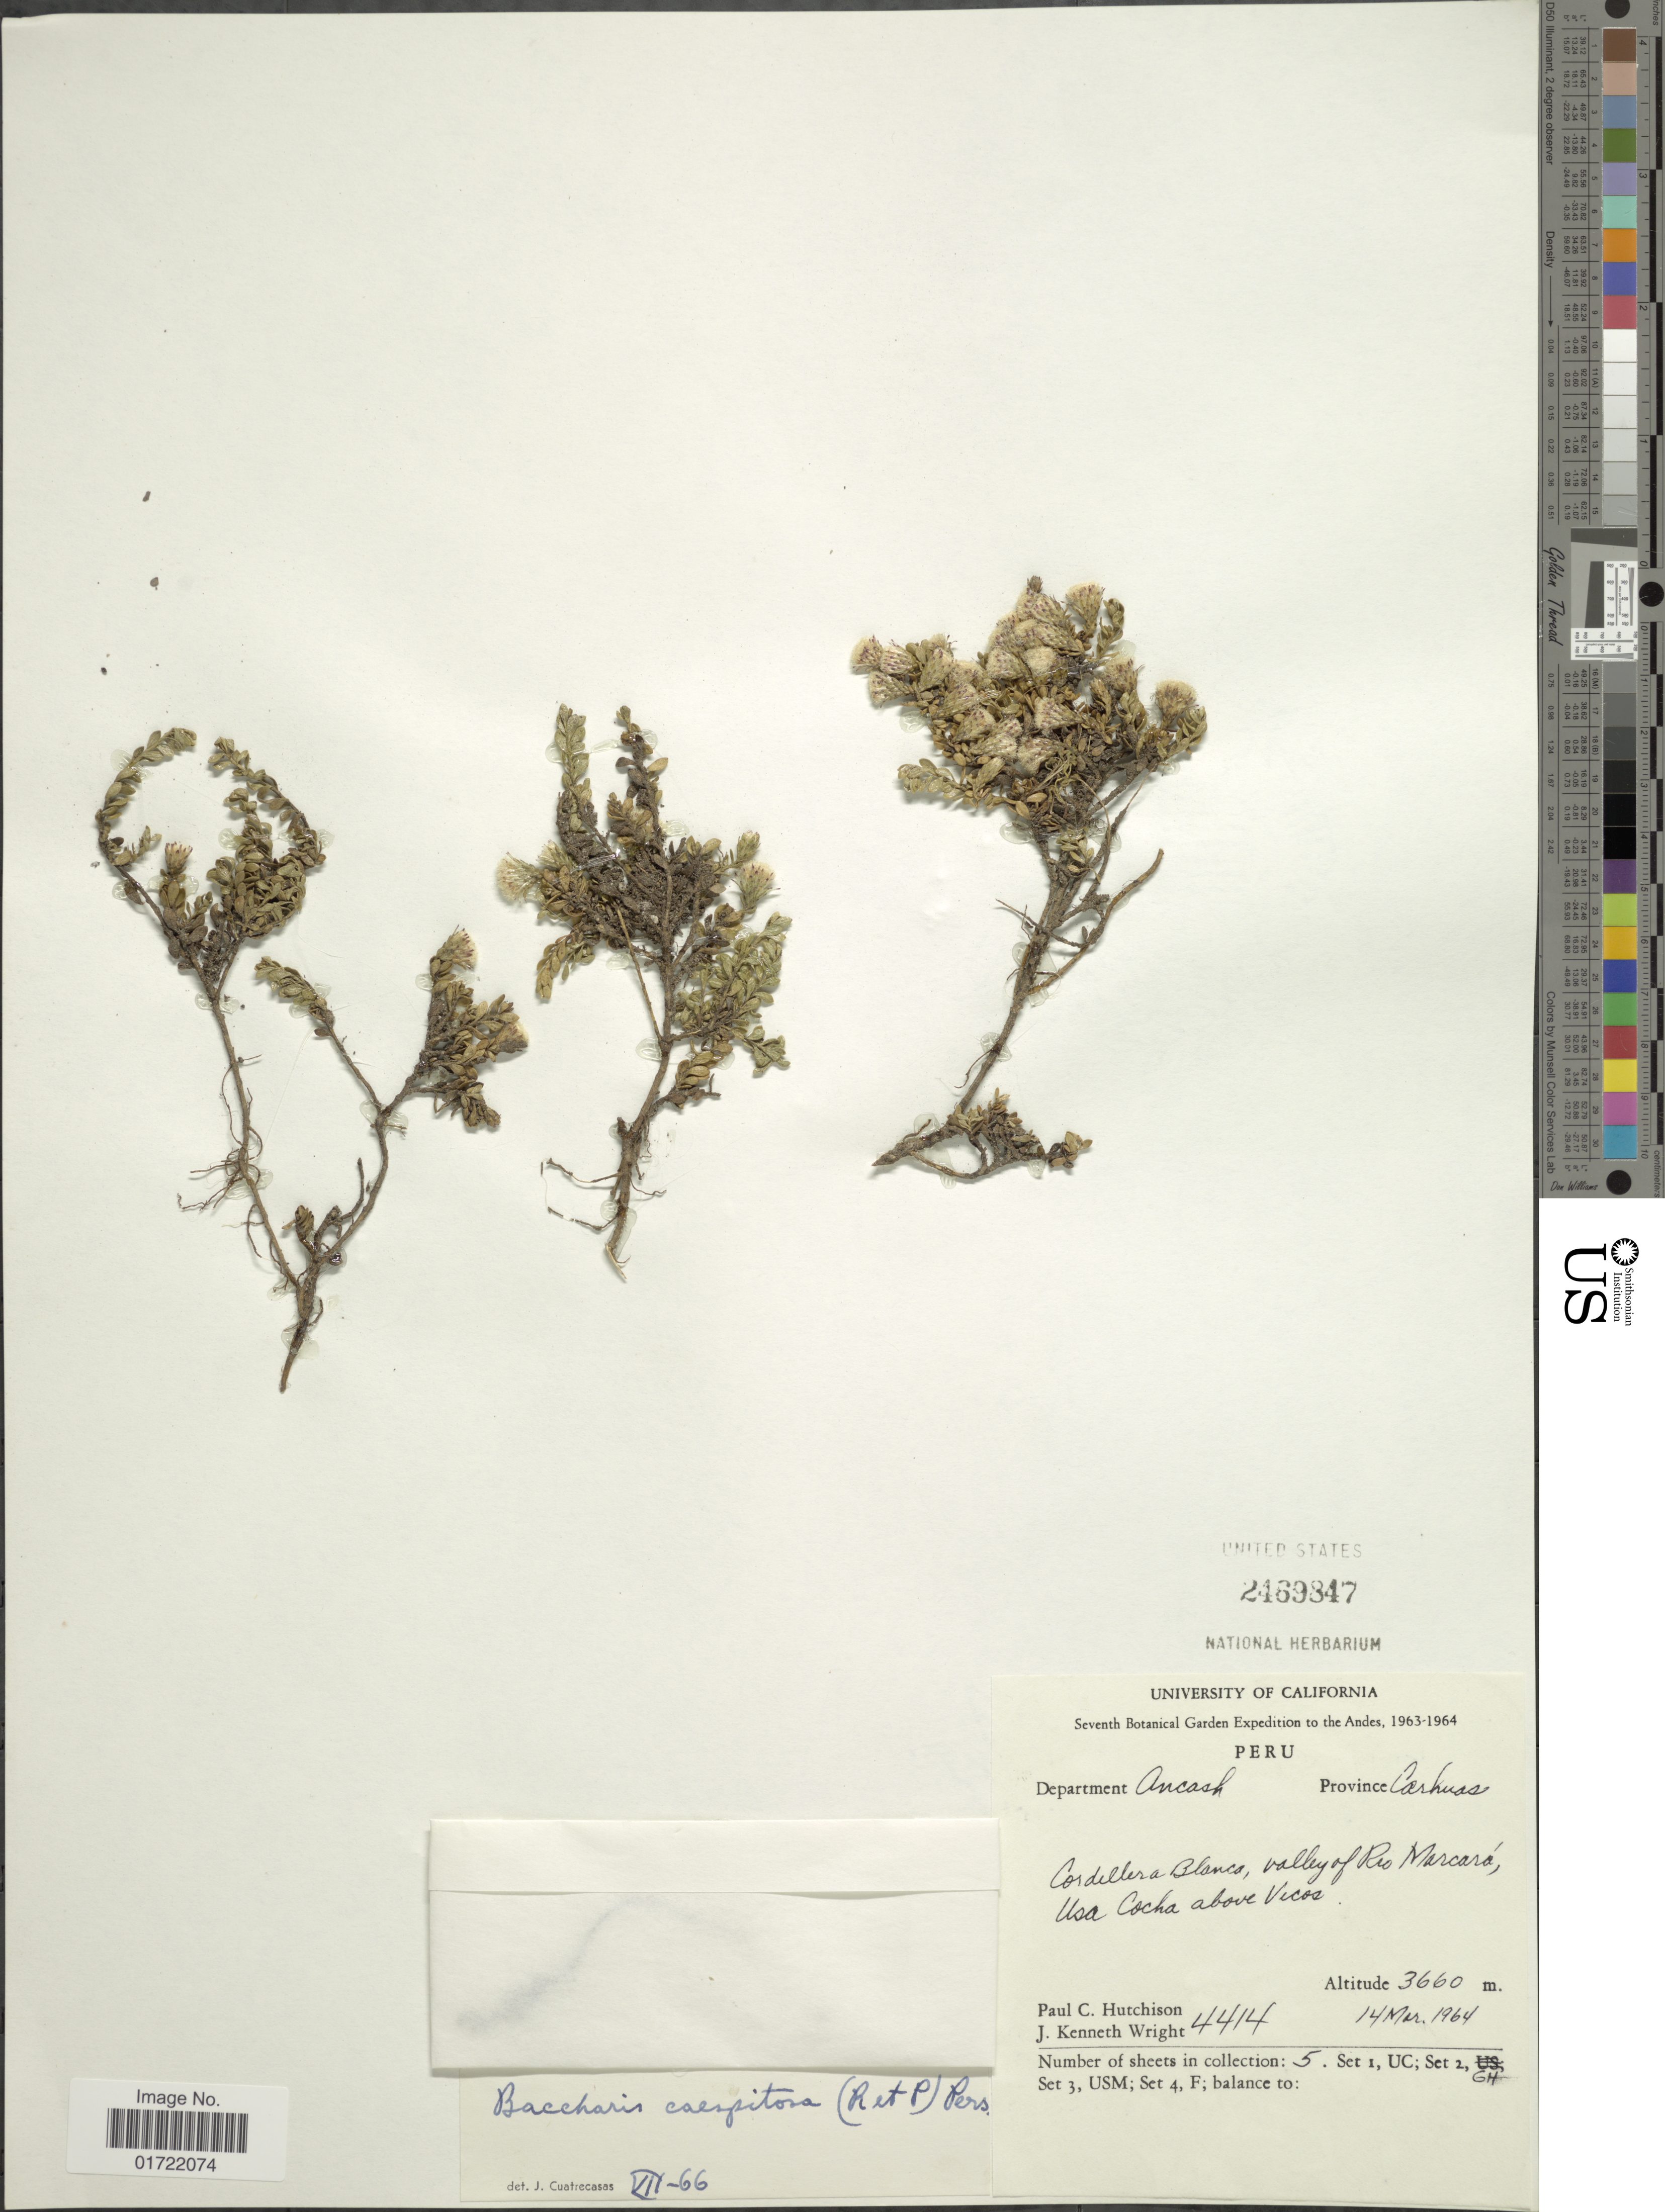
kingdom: Plantae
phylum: Tracheophyta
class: Magnoliopsida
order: Asterales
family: Asteraceae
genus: Baccharis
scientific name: Baccharis caespitosa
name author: (Ruiz & Pav.) Pers.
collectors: P. C. Hutchison & J. K. Wright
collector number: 4414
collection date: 1964-01-14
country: Peru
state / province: Ancash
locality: Cordillera Blanca, valley of Río Marcara, Usa Cocha above Vicos, Province Carhuas, Department Ancash, Andes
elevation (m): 3660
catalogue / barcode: US 2469847